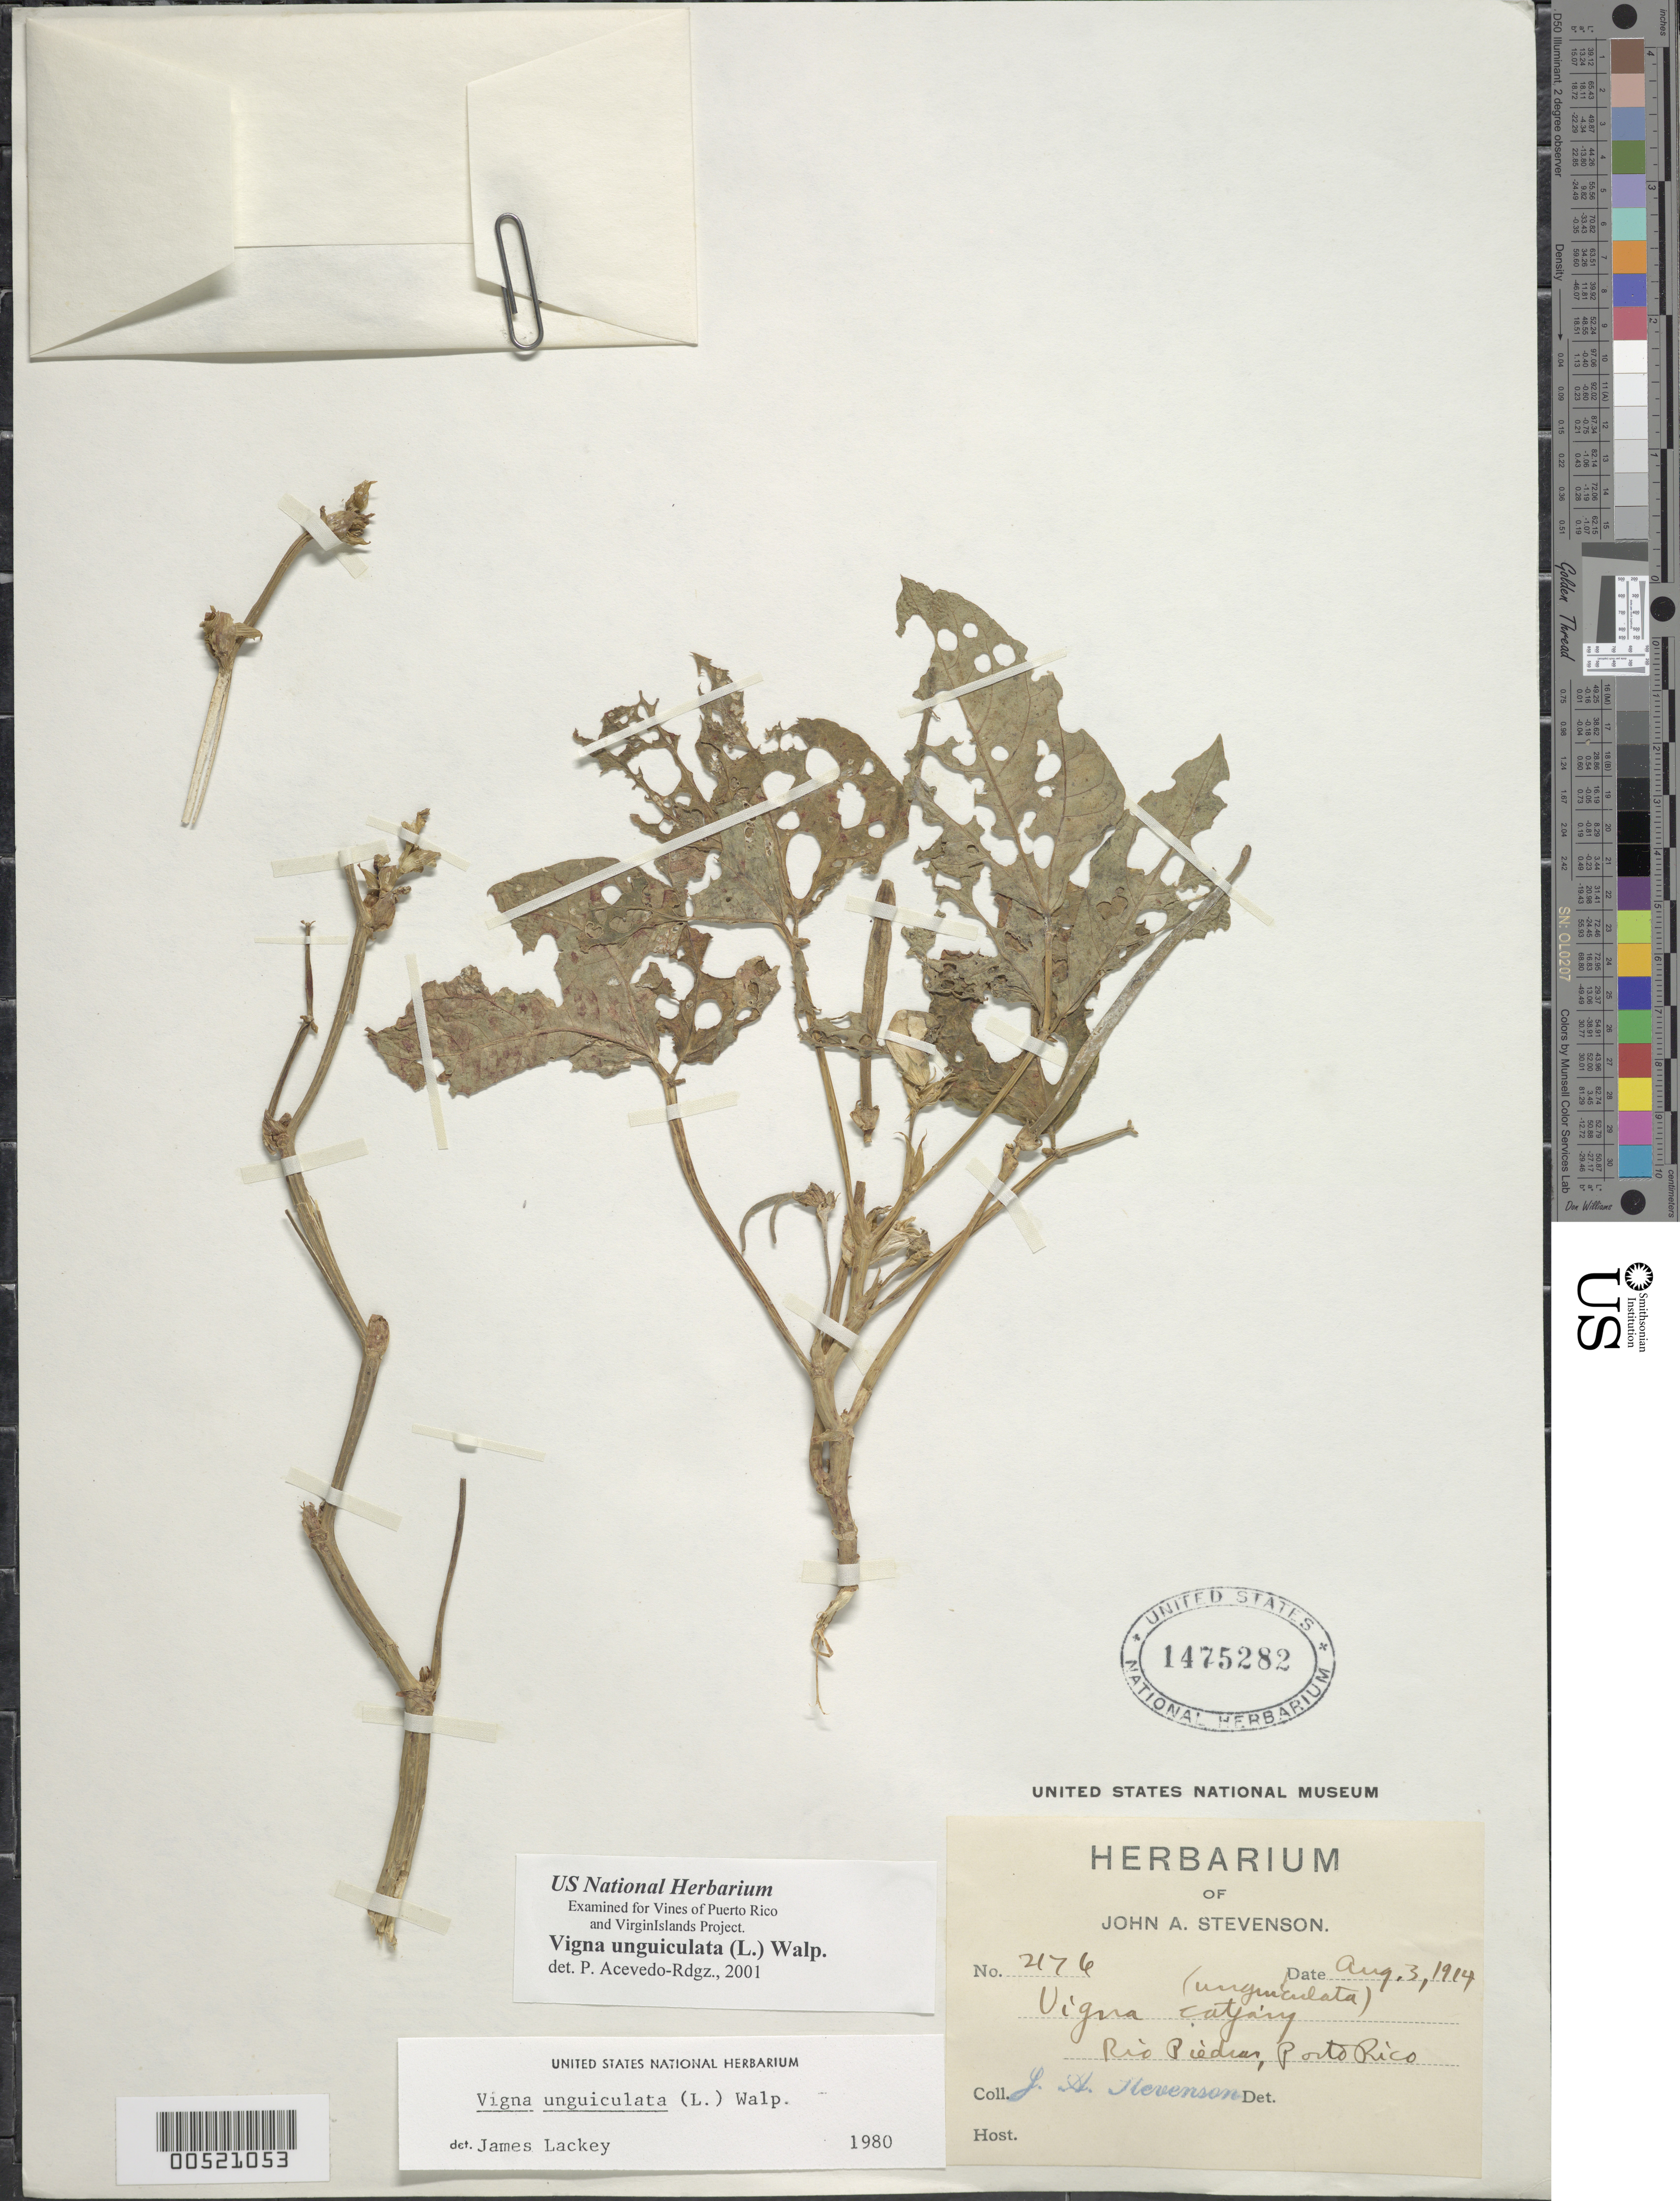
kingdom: Plantae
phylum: Tracheophyta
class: Magnoliopsida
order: Fabales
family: Fabaceae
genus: Vigna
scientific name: Vigna unguiculata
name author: (L.) Walp.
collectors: J. Stevenson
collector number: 2176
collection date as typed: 03 Aug 1914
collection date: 1914-08-03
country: Puerto Rico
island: Greater Antilles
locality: Rio Piedras.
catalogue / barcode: US 1475282